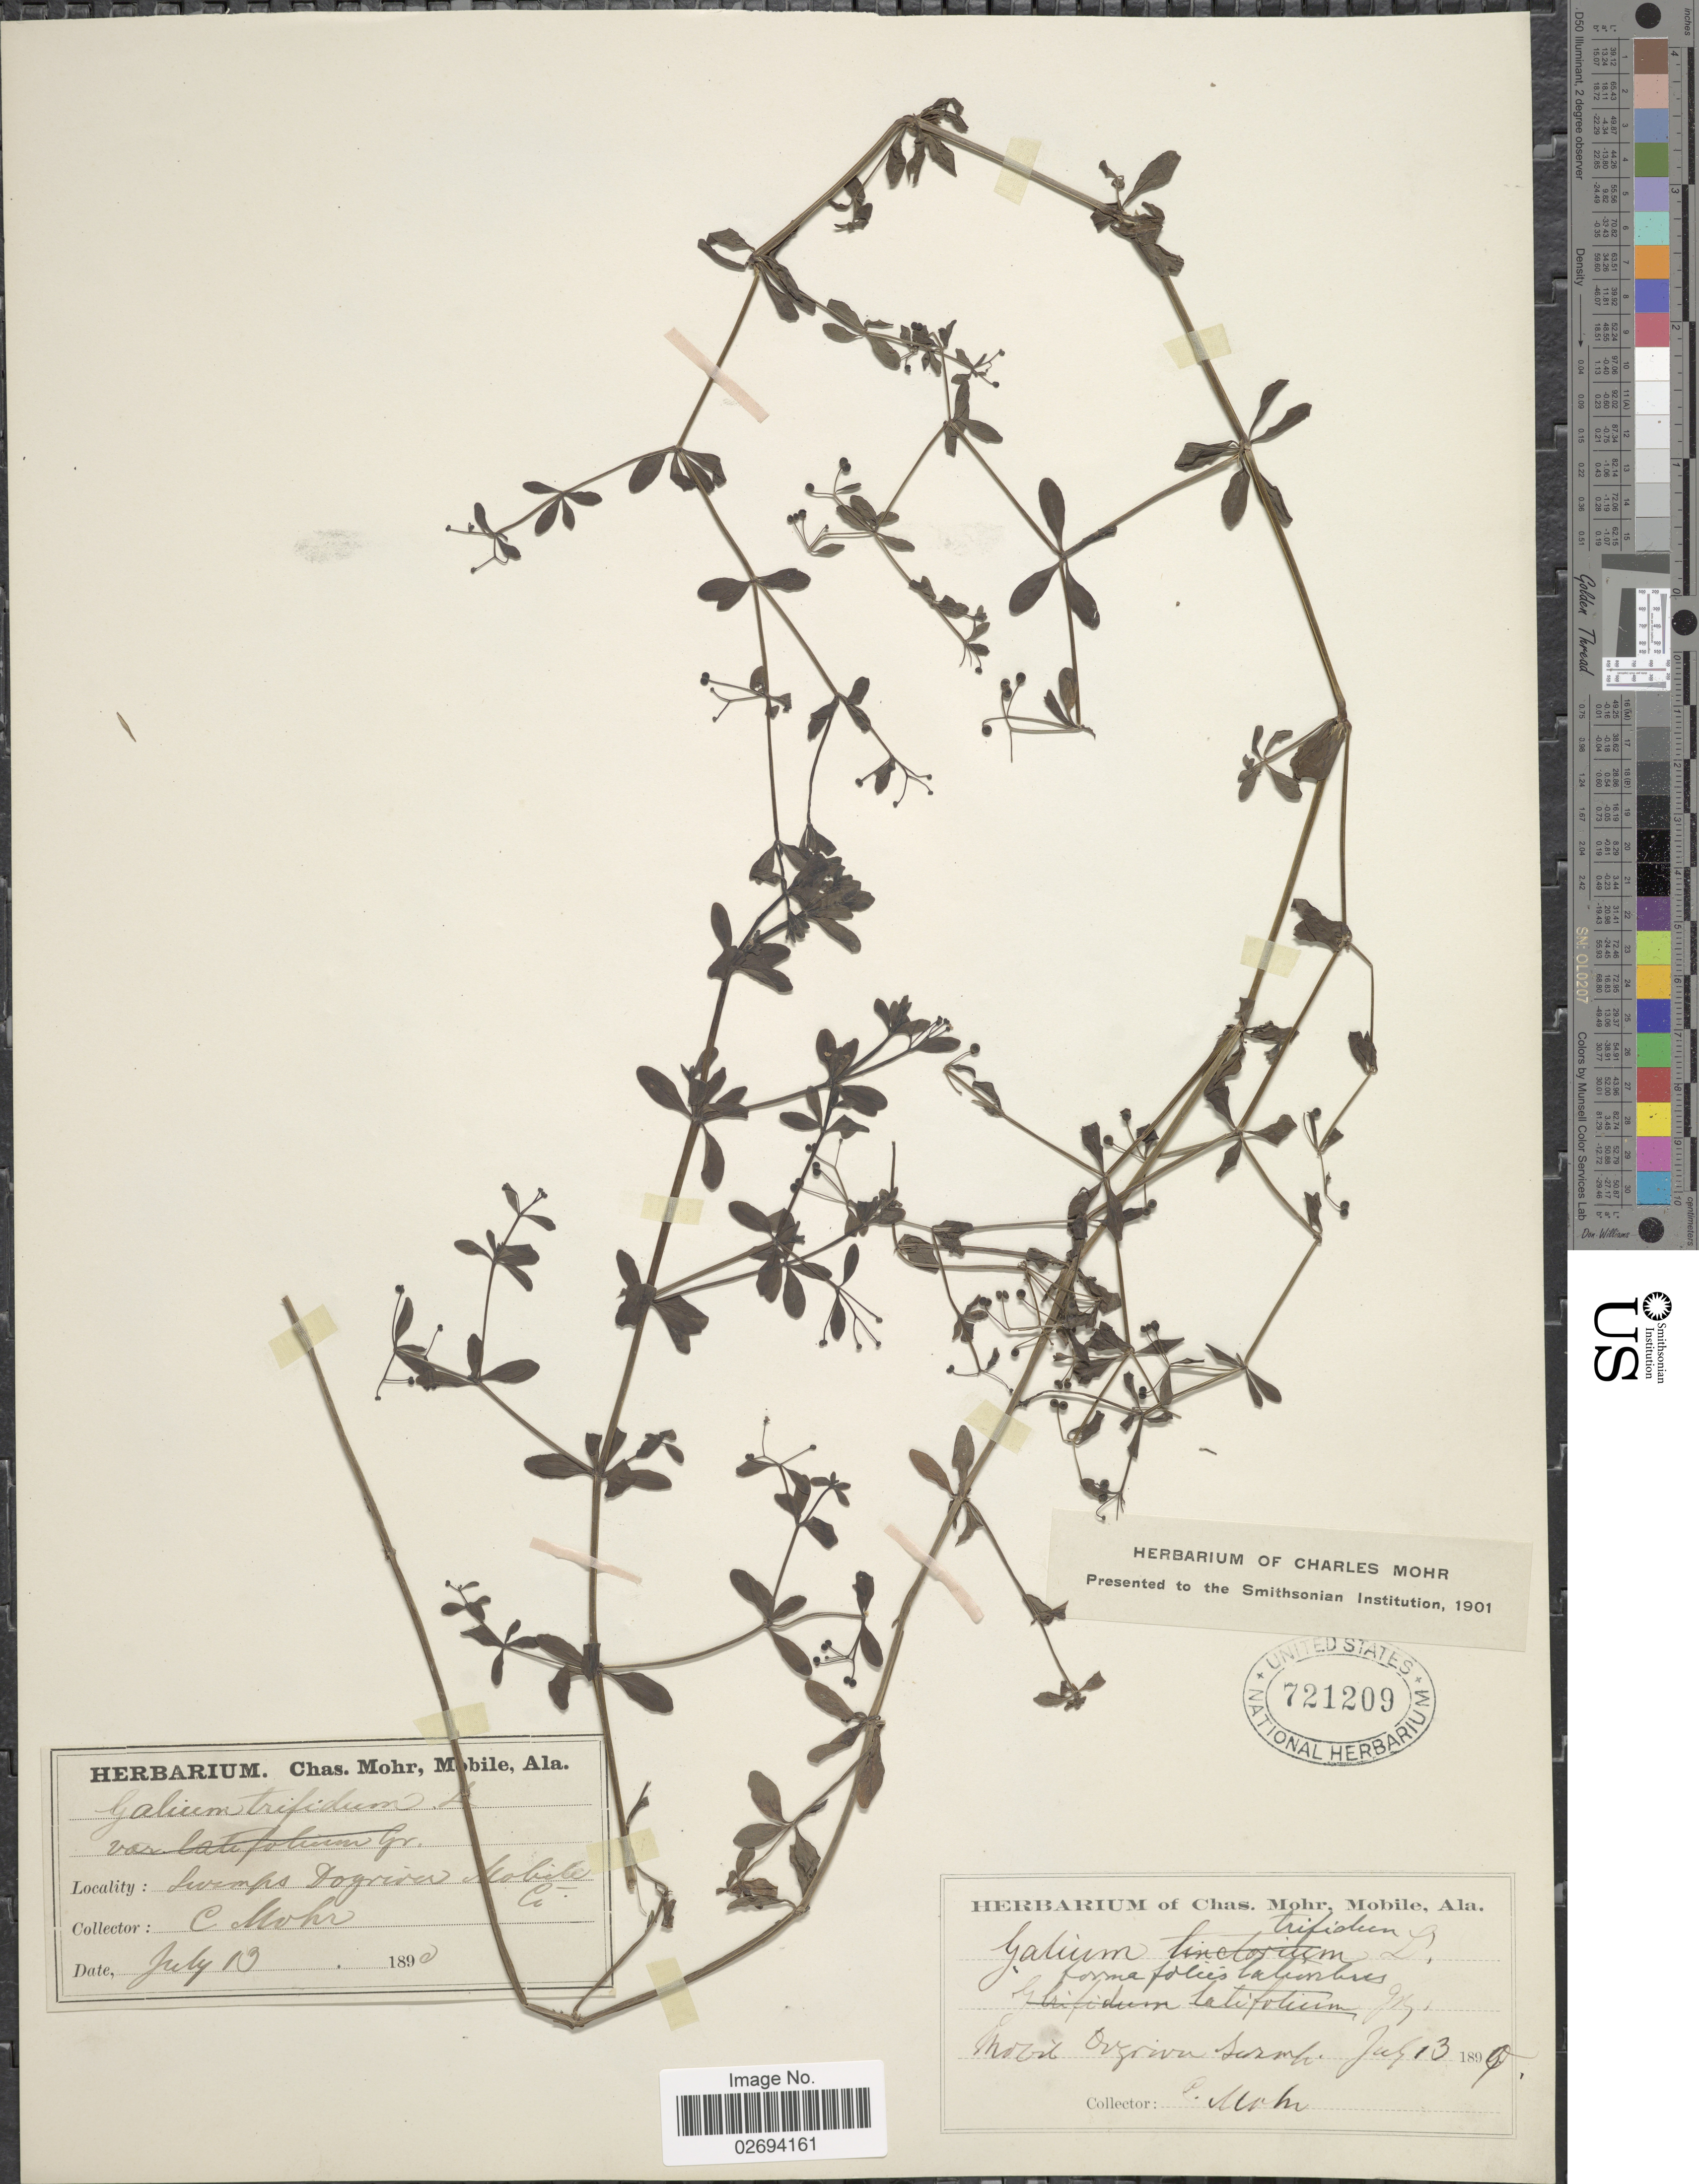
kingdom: Plantae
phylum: Tracheophyta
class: Magnoliopsida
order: Gentianales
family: Rubiaceae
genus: Galium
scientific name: Galium trifidum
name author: L.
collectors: C. T. Mohr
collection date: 1890-07-13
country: United States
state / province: Alabama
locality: Swamps Dogrira Mobile Co.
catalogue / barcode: US 721209